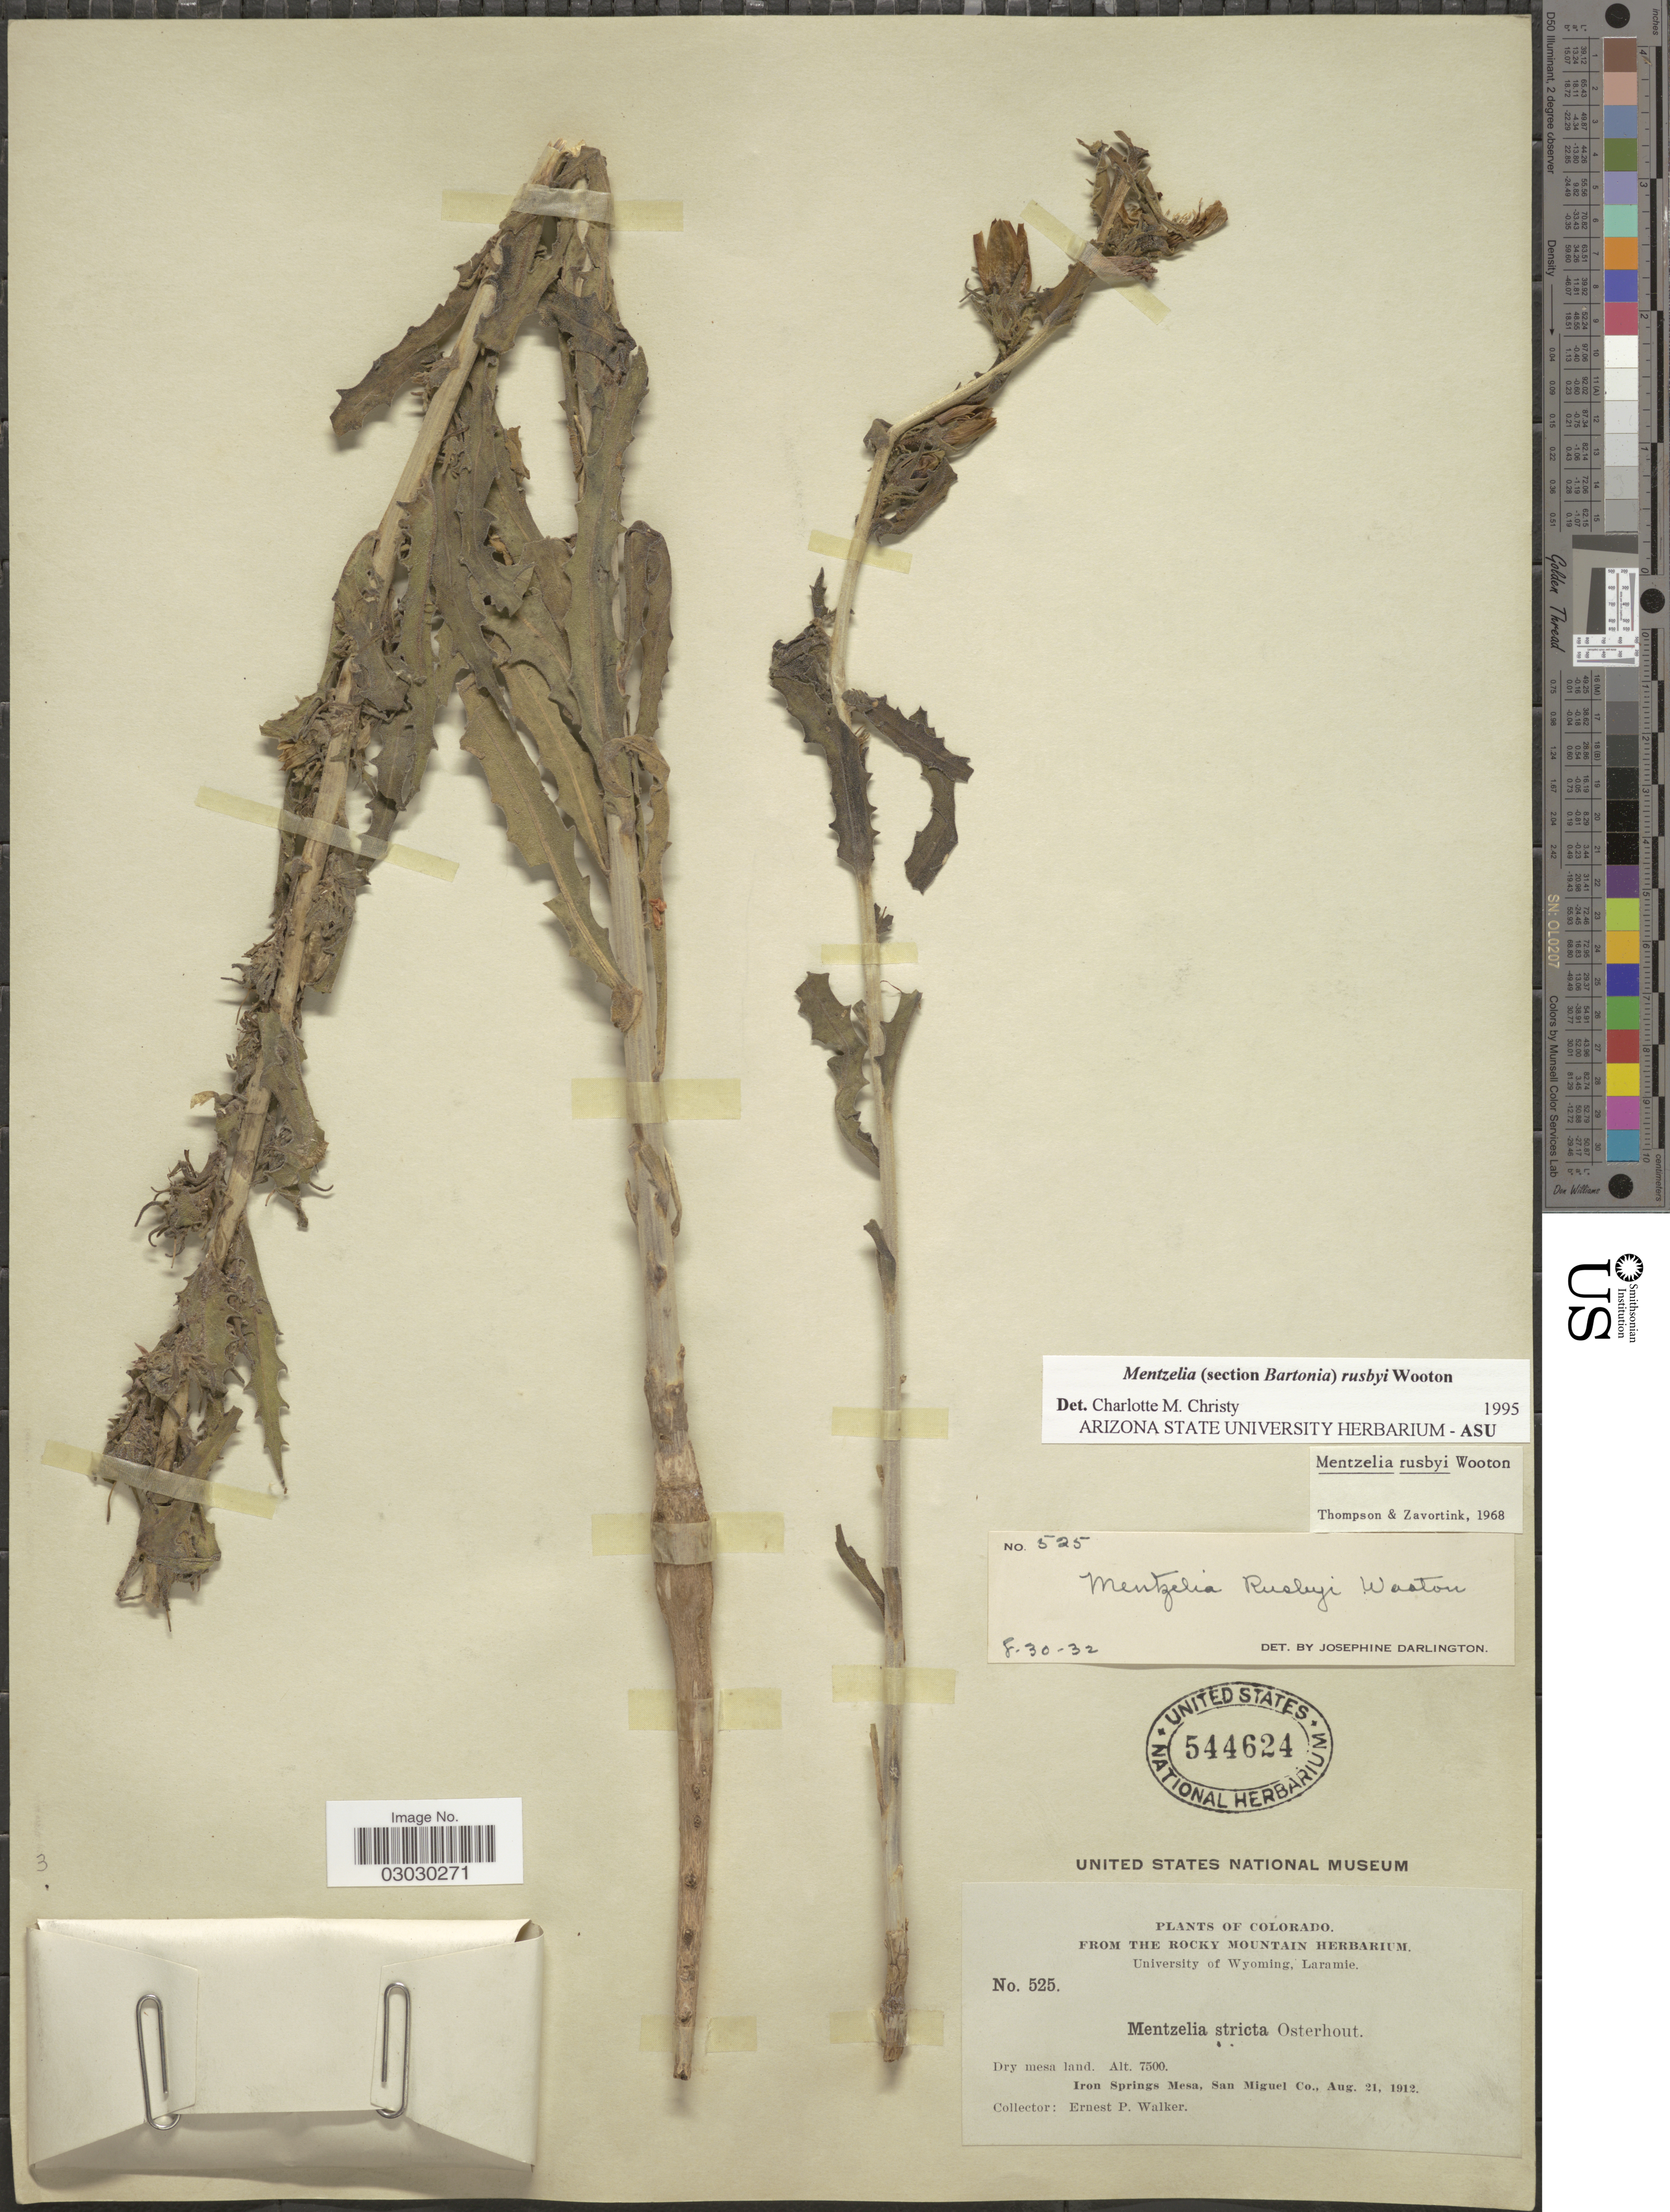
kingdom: Plantae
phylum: Tracheophyta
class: Magnoliopsida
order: Cornales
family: Loasaceae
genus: Mentzelia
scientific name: Mentzelia rusbyi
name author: Wooton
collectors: E. P. Walker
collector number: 525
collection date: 1912-08-21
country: United States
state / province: Colorado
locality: Iron Springs Mesa, San Miguel Co.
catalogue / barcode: US 544624